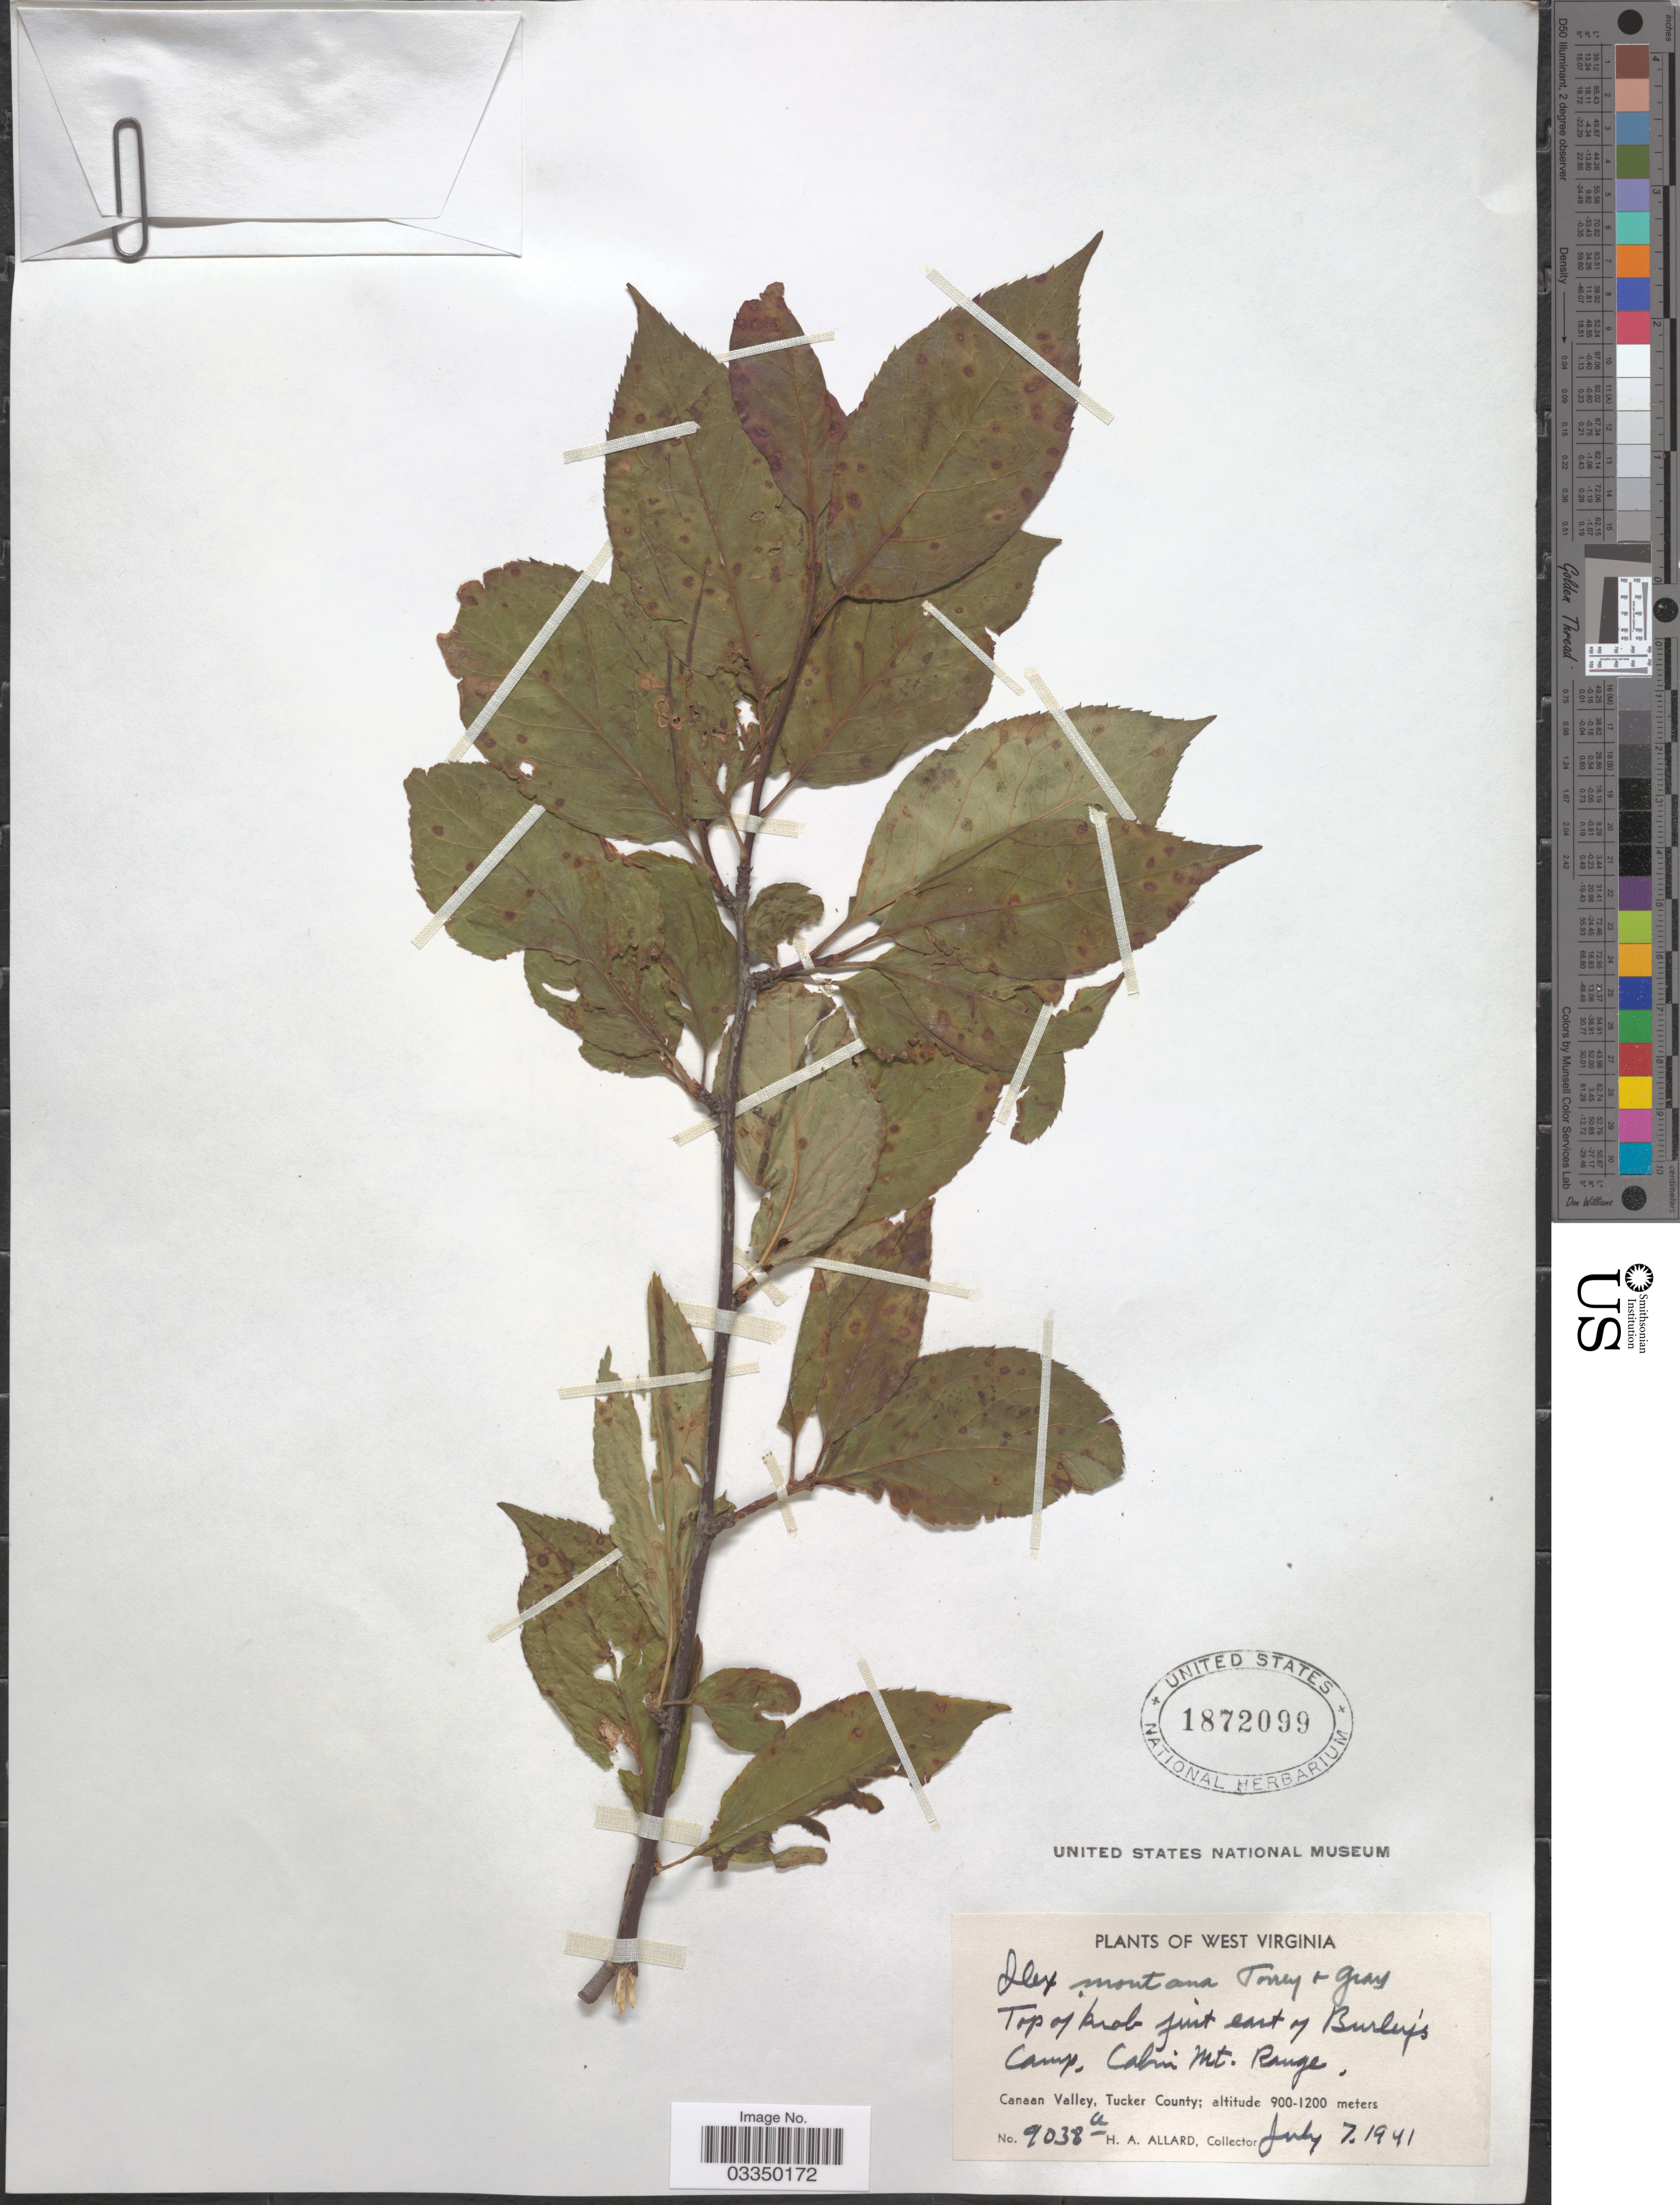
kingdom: Plantae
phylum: Tracheophyta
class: Magnoliopsida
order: Aquifoliales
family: Aquifoliaceae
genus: Ilex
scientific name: Ilex montana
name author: Torr. & A. Gray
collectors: H. A. Allard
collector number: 9038a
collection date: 1941-07-07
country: United States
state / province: West Virginia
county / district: Tucker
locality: Top of knob just east of Burley's Camp, Cabin Mt. Range. Canaan Valley, Tucker County.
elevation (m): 900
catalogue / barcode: US 1872099